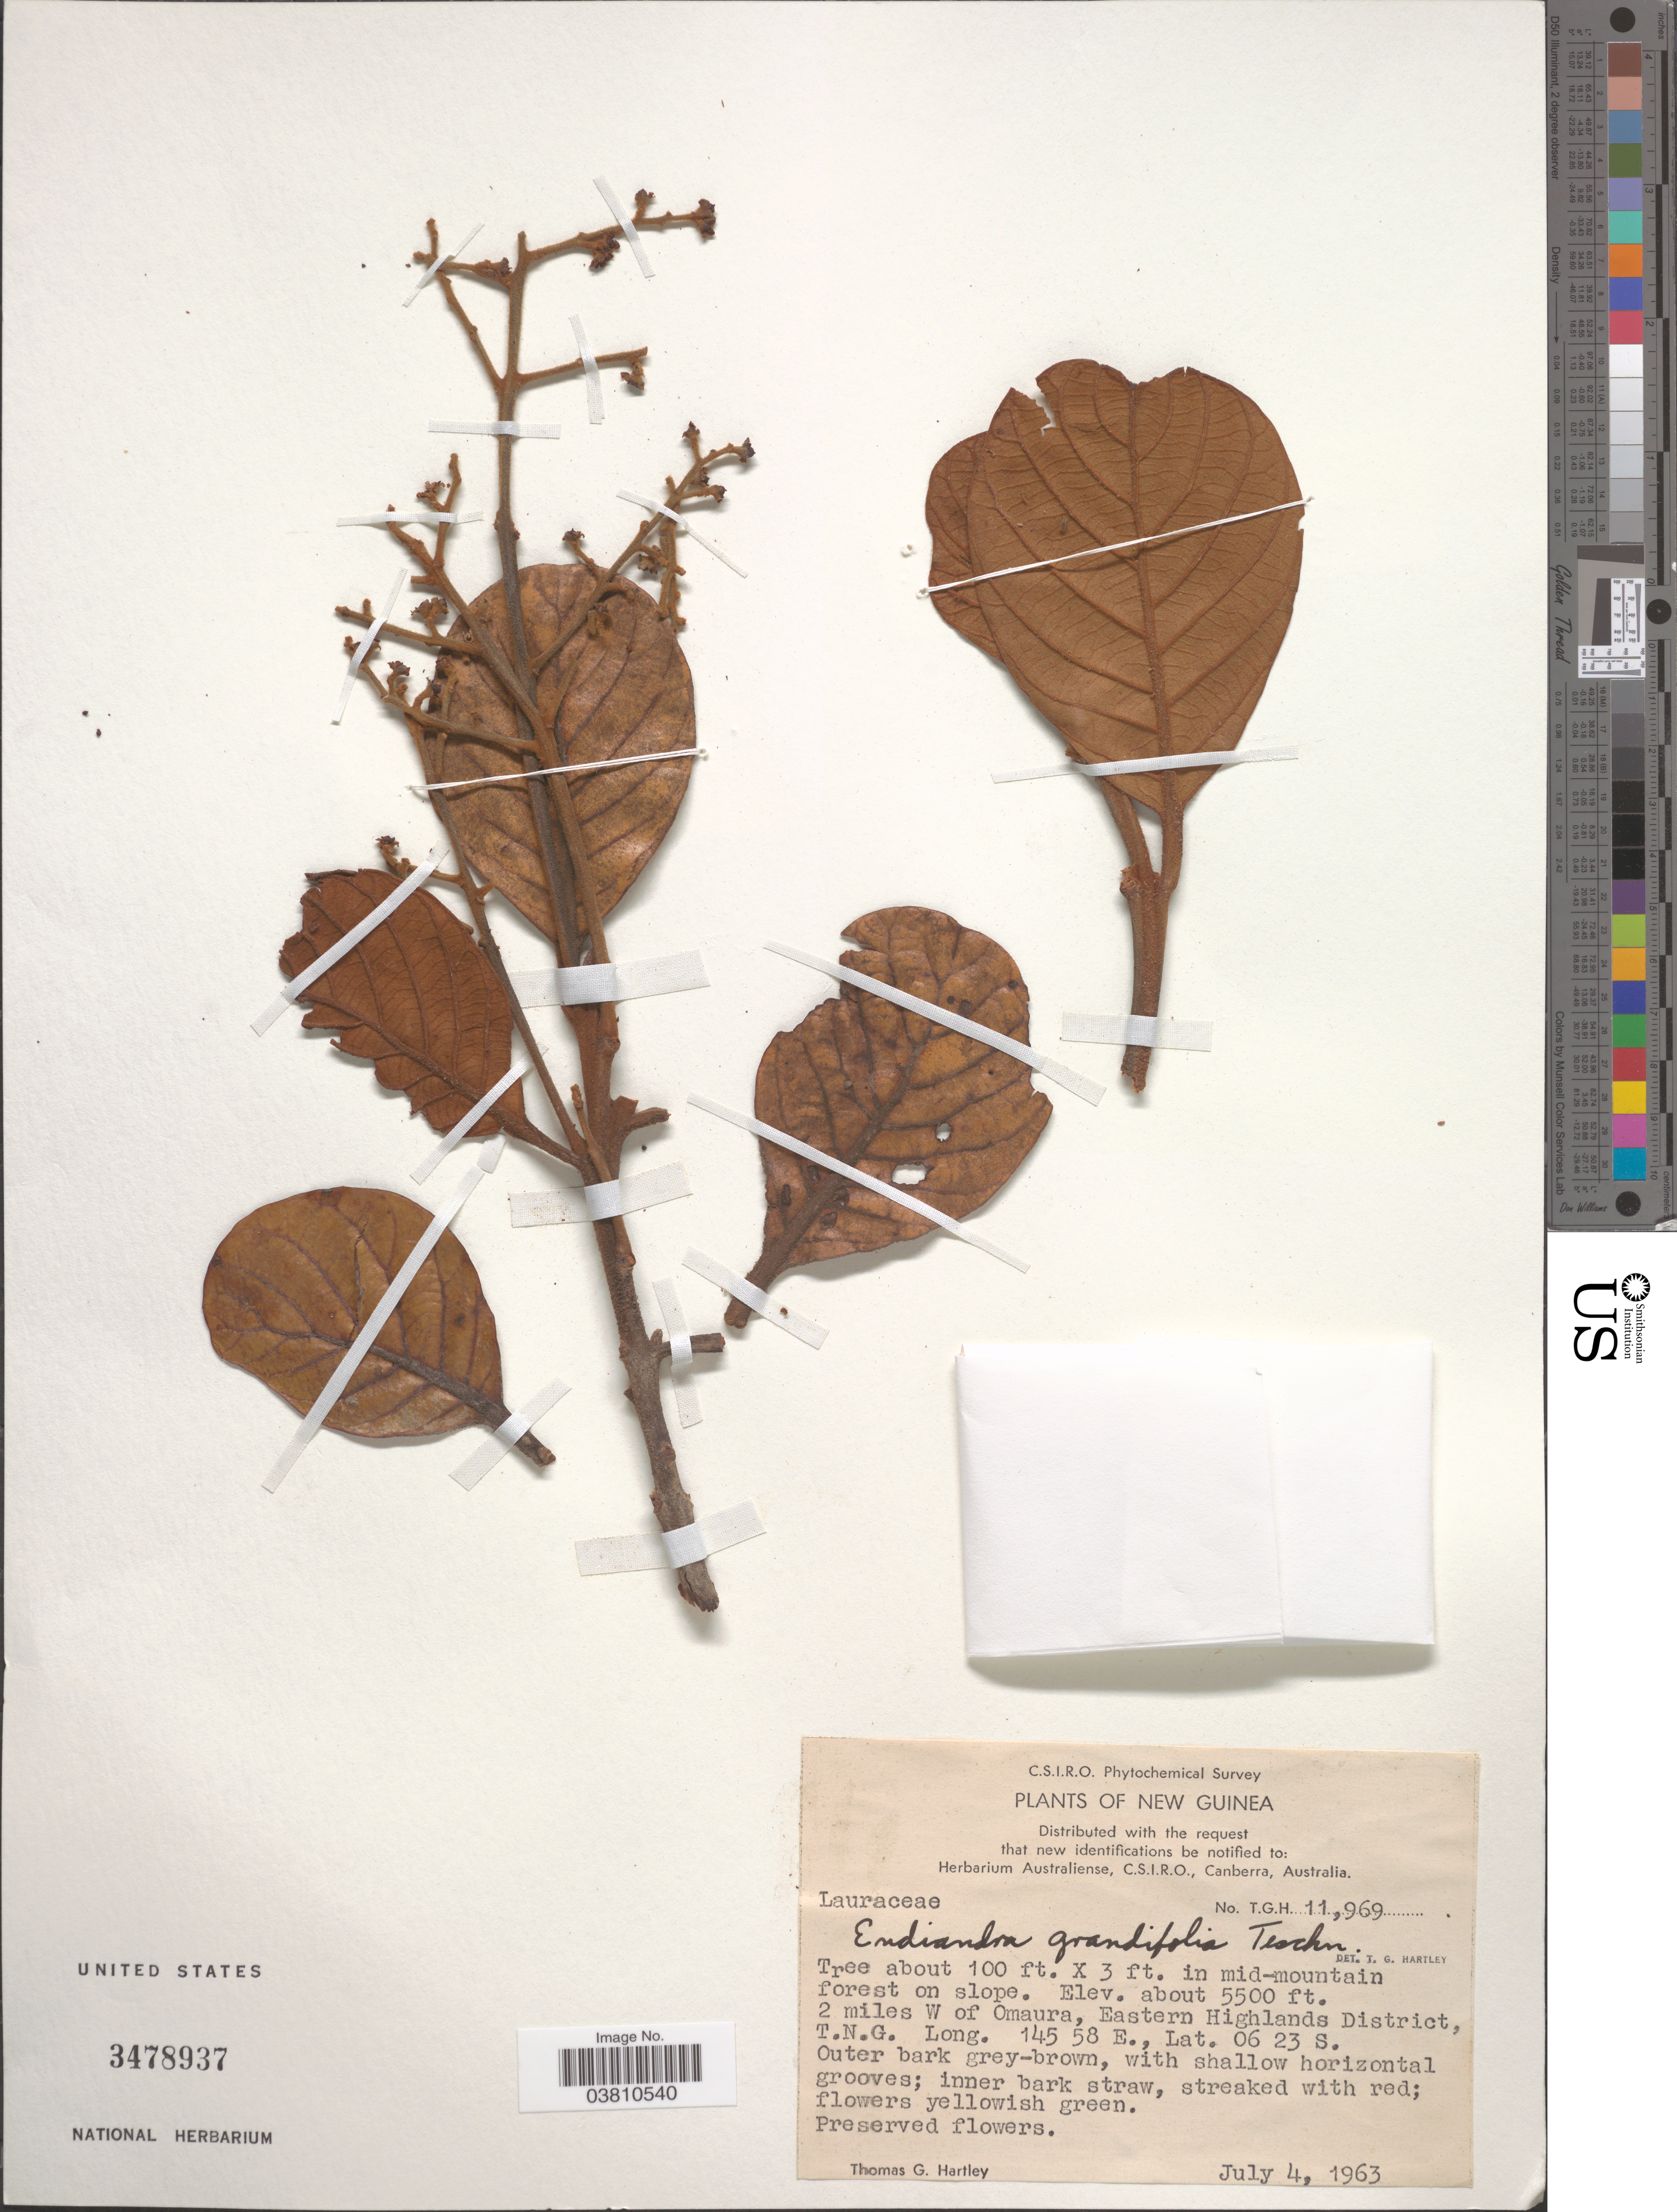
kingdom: Plantae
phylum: Tracheophyta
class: Magnoliopsida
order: Laurales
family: Lauraceae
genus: Endiandra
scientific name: Endiandra grandifolia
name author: Teschner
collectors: T. G. Hartley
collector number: TGH 11969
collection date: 1963-07-04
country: Papua New Guinea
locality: New Guinea. 2 miles W of Omaura, Eastern Highlands District, T.N.G.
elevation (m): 1676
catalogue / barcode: US 3478937